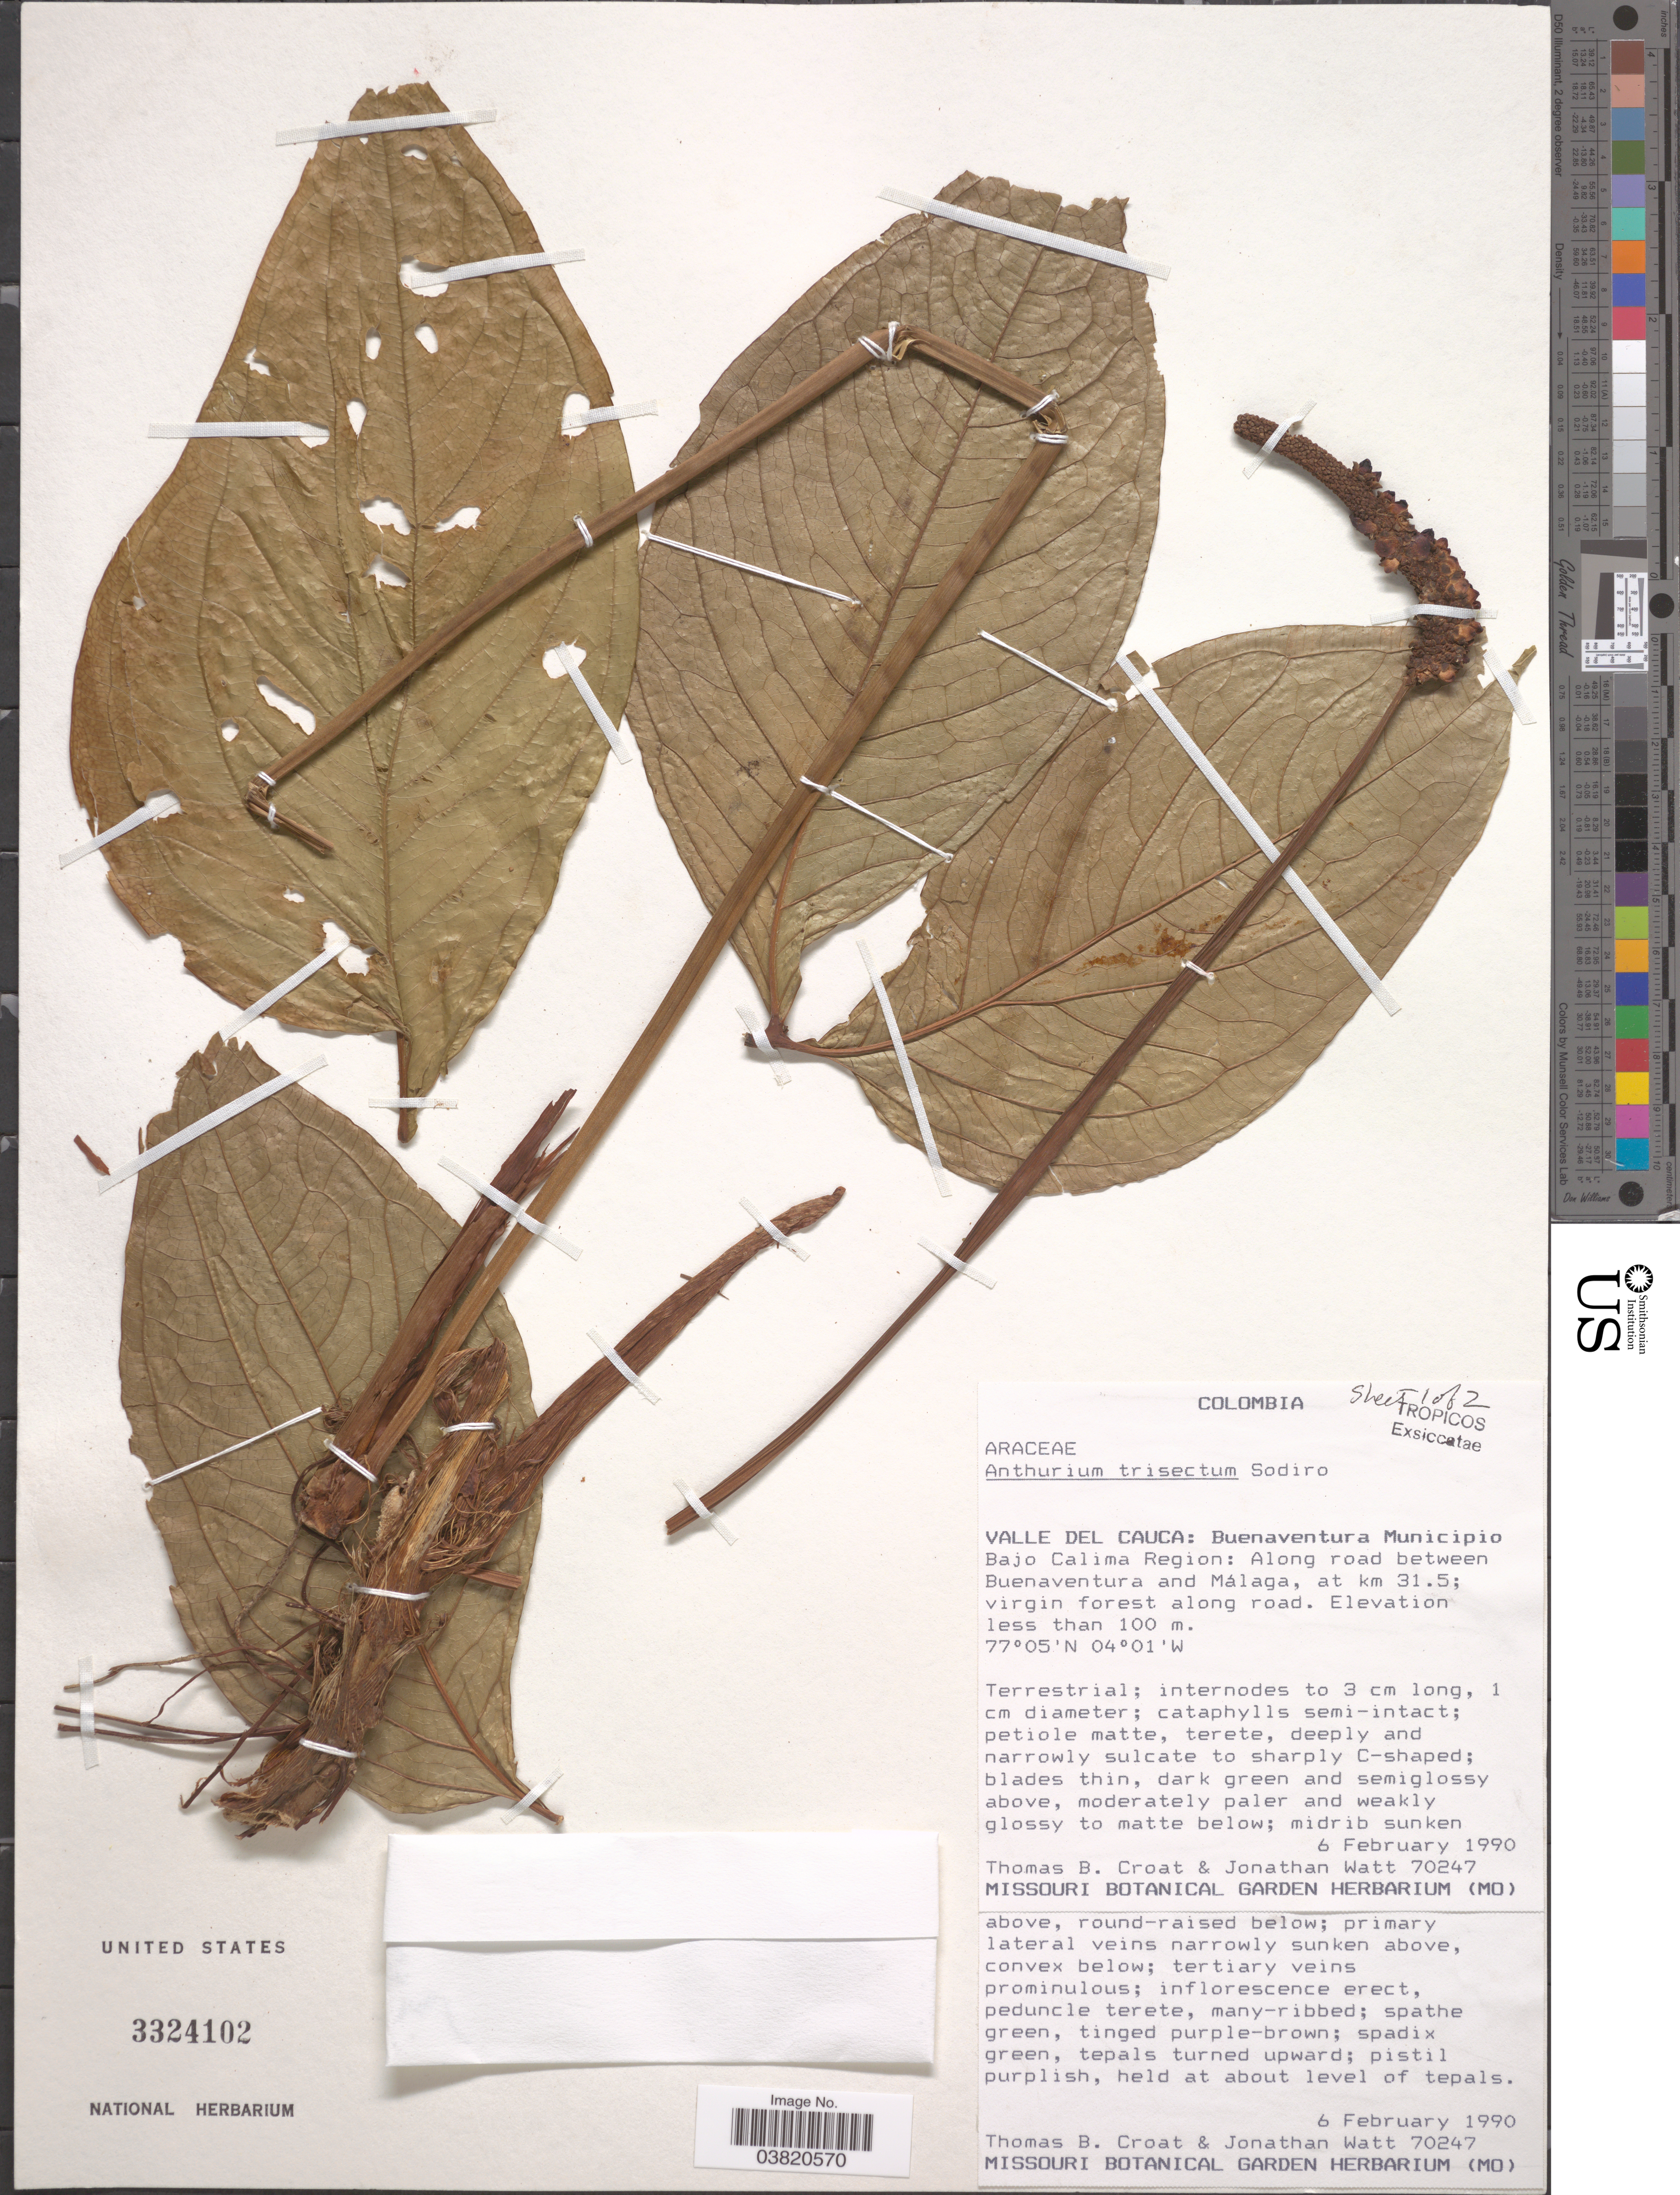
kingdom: Plantae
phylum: Tracheophyta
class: Liliopsida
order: Alismatales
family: Araceae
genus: Anthurium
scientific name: Anthurium trisectum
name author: Sodiro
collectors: T. B. Croat & J. Watt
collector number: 70247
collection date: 1990-02-06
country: Colombia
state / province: Valle del Cauca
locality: Valle del Cauca: Buenaventura Municipio. Bajo Calima Region: Along road between Buenaventura and Málaga, at km 31.5; along road.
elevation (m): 100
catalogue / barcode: US 3324102